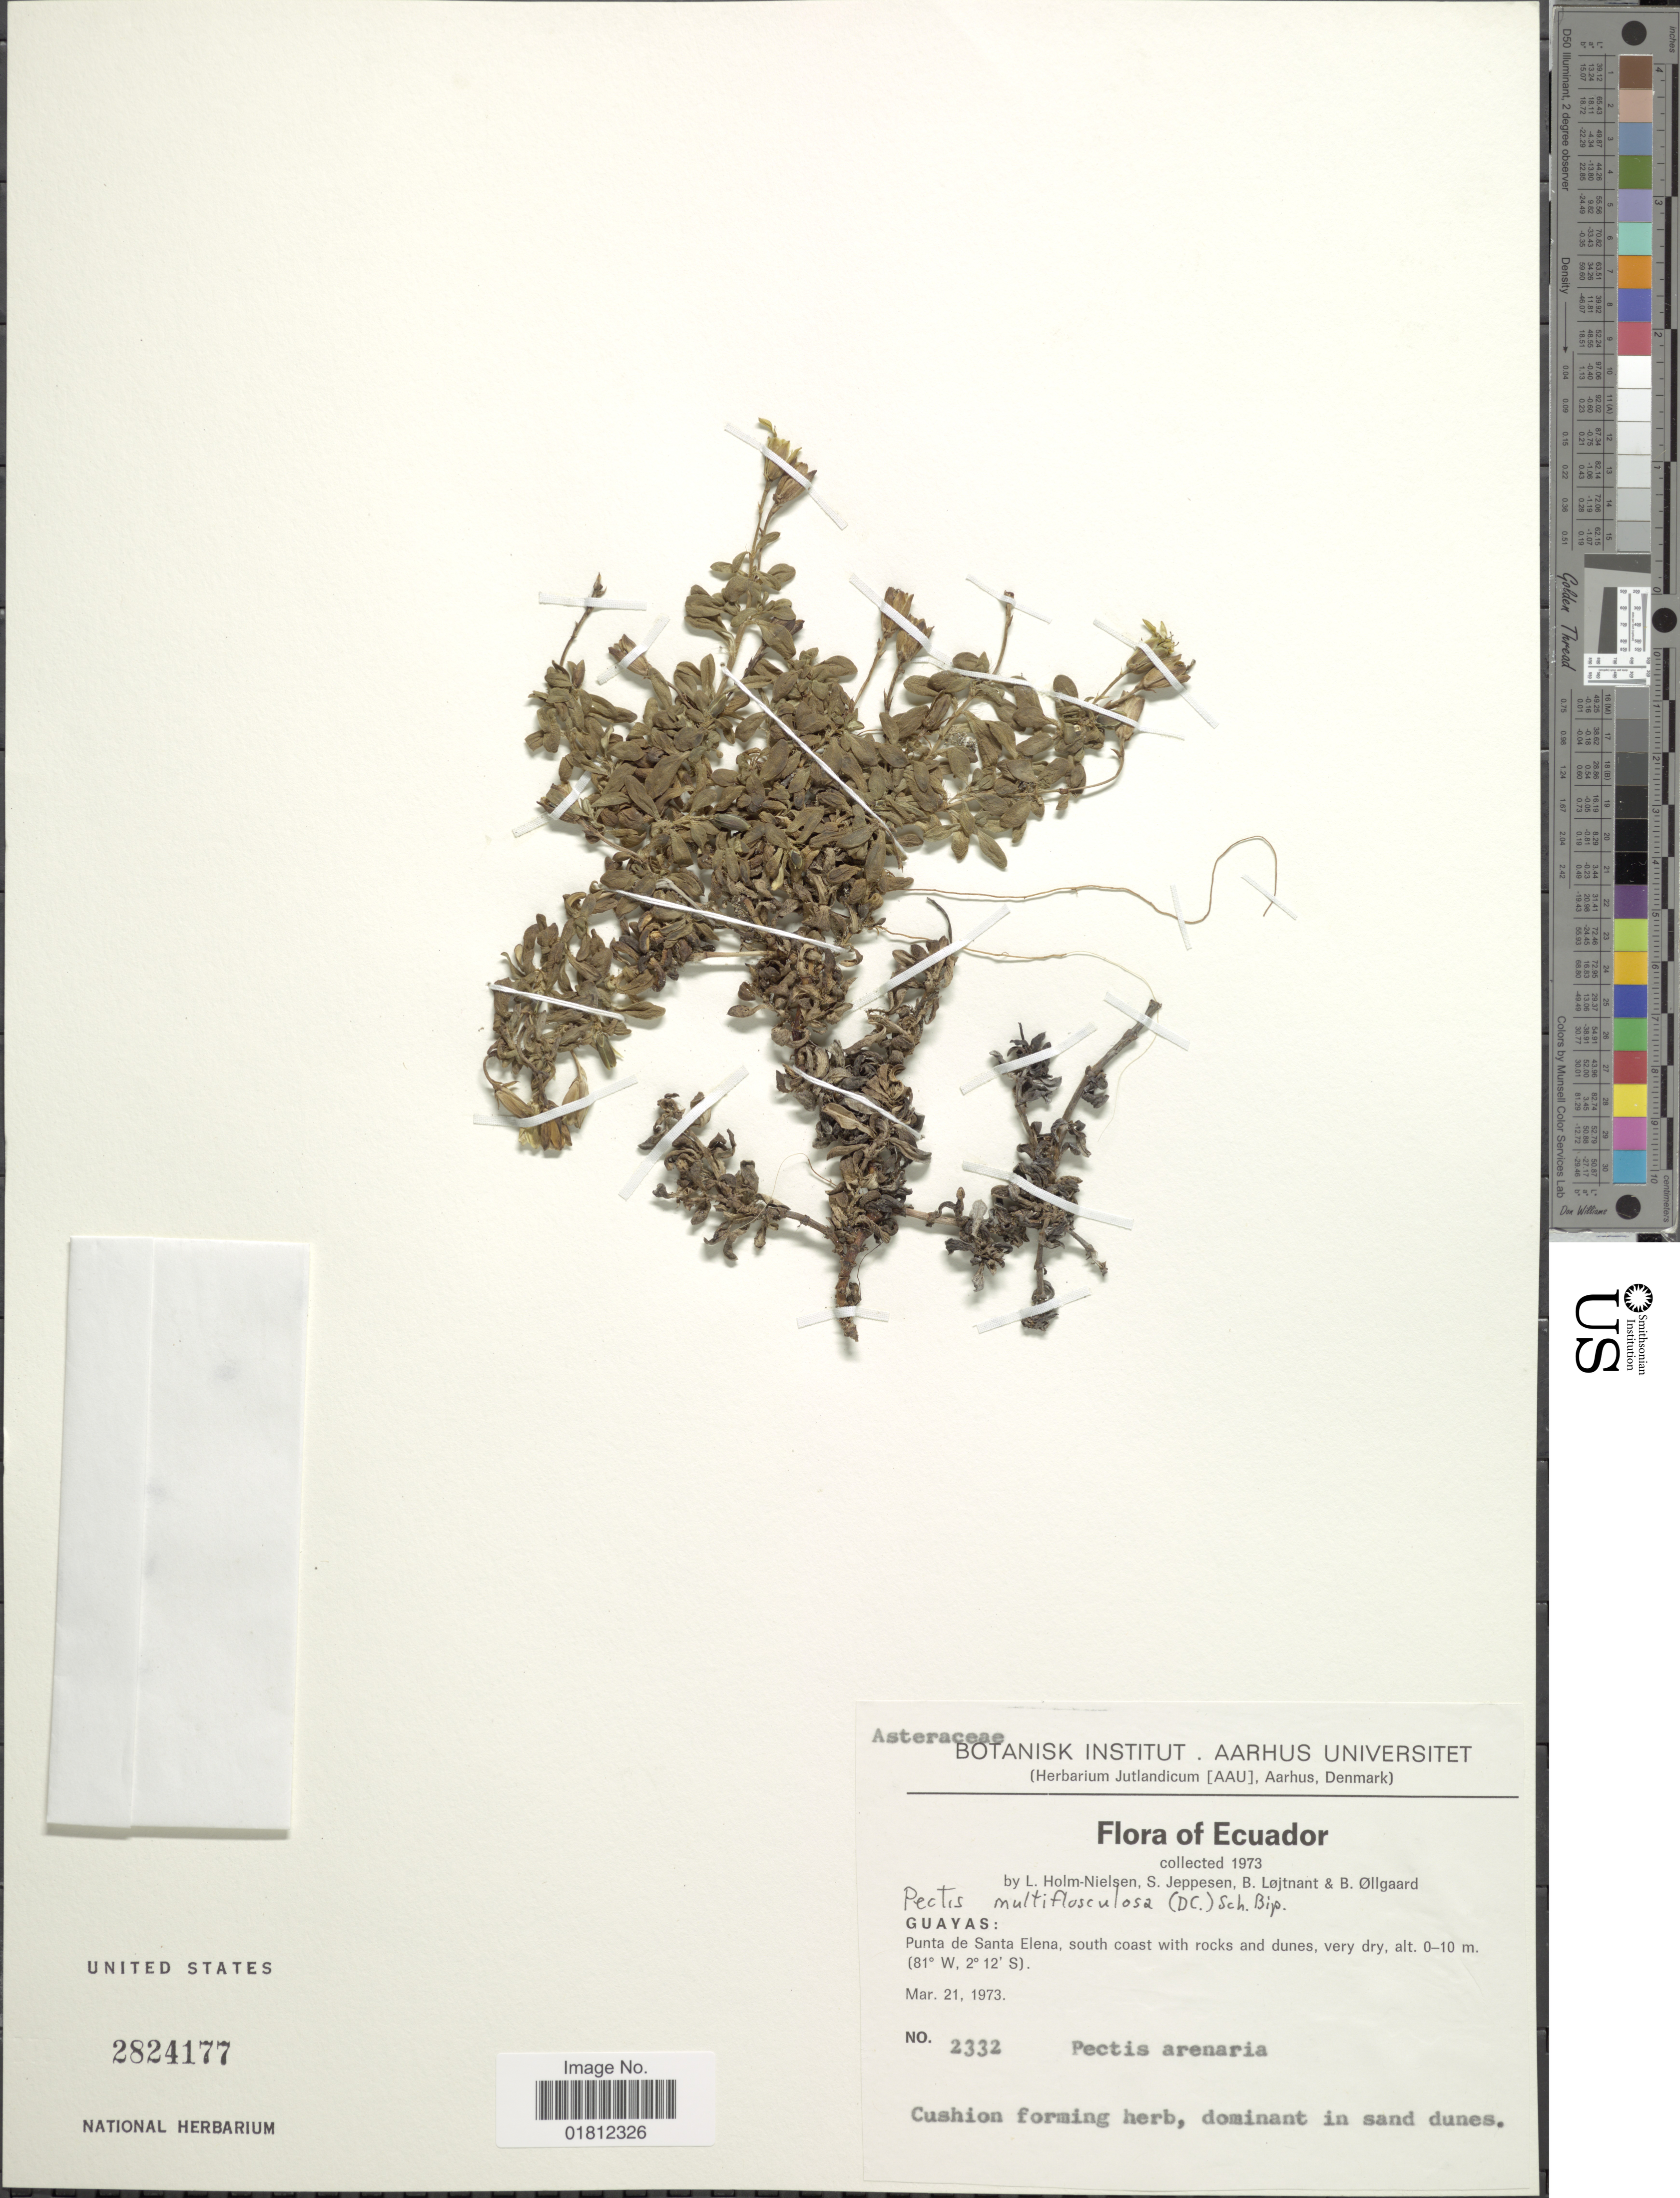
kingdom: Plantae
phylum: Tracheophyta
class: Magnoliopsida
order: Asterales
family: Asteraceae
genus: Pectis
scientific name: Pectis multiflosculosa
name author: (DC.) Sch. Bip.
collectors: L. B. Holm-Nielsen, S. Jeppesen, B. Löjtnant & B. Øllgaard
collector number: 2332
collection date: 1973-03-21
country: Ecuador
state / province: Guayas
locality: Guayas: punta de Santa Elena, south of coast with rocks and dunes.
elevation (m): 0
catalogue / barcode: US 2824177